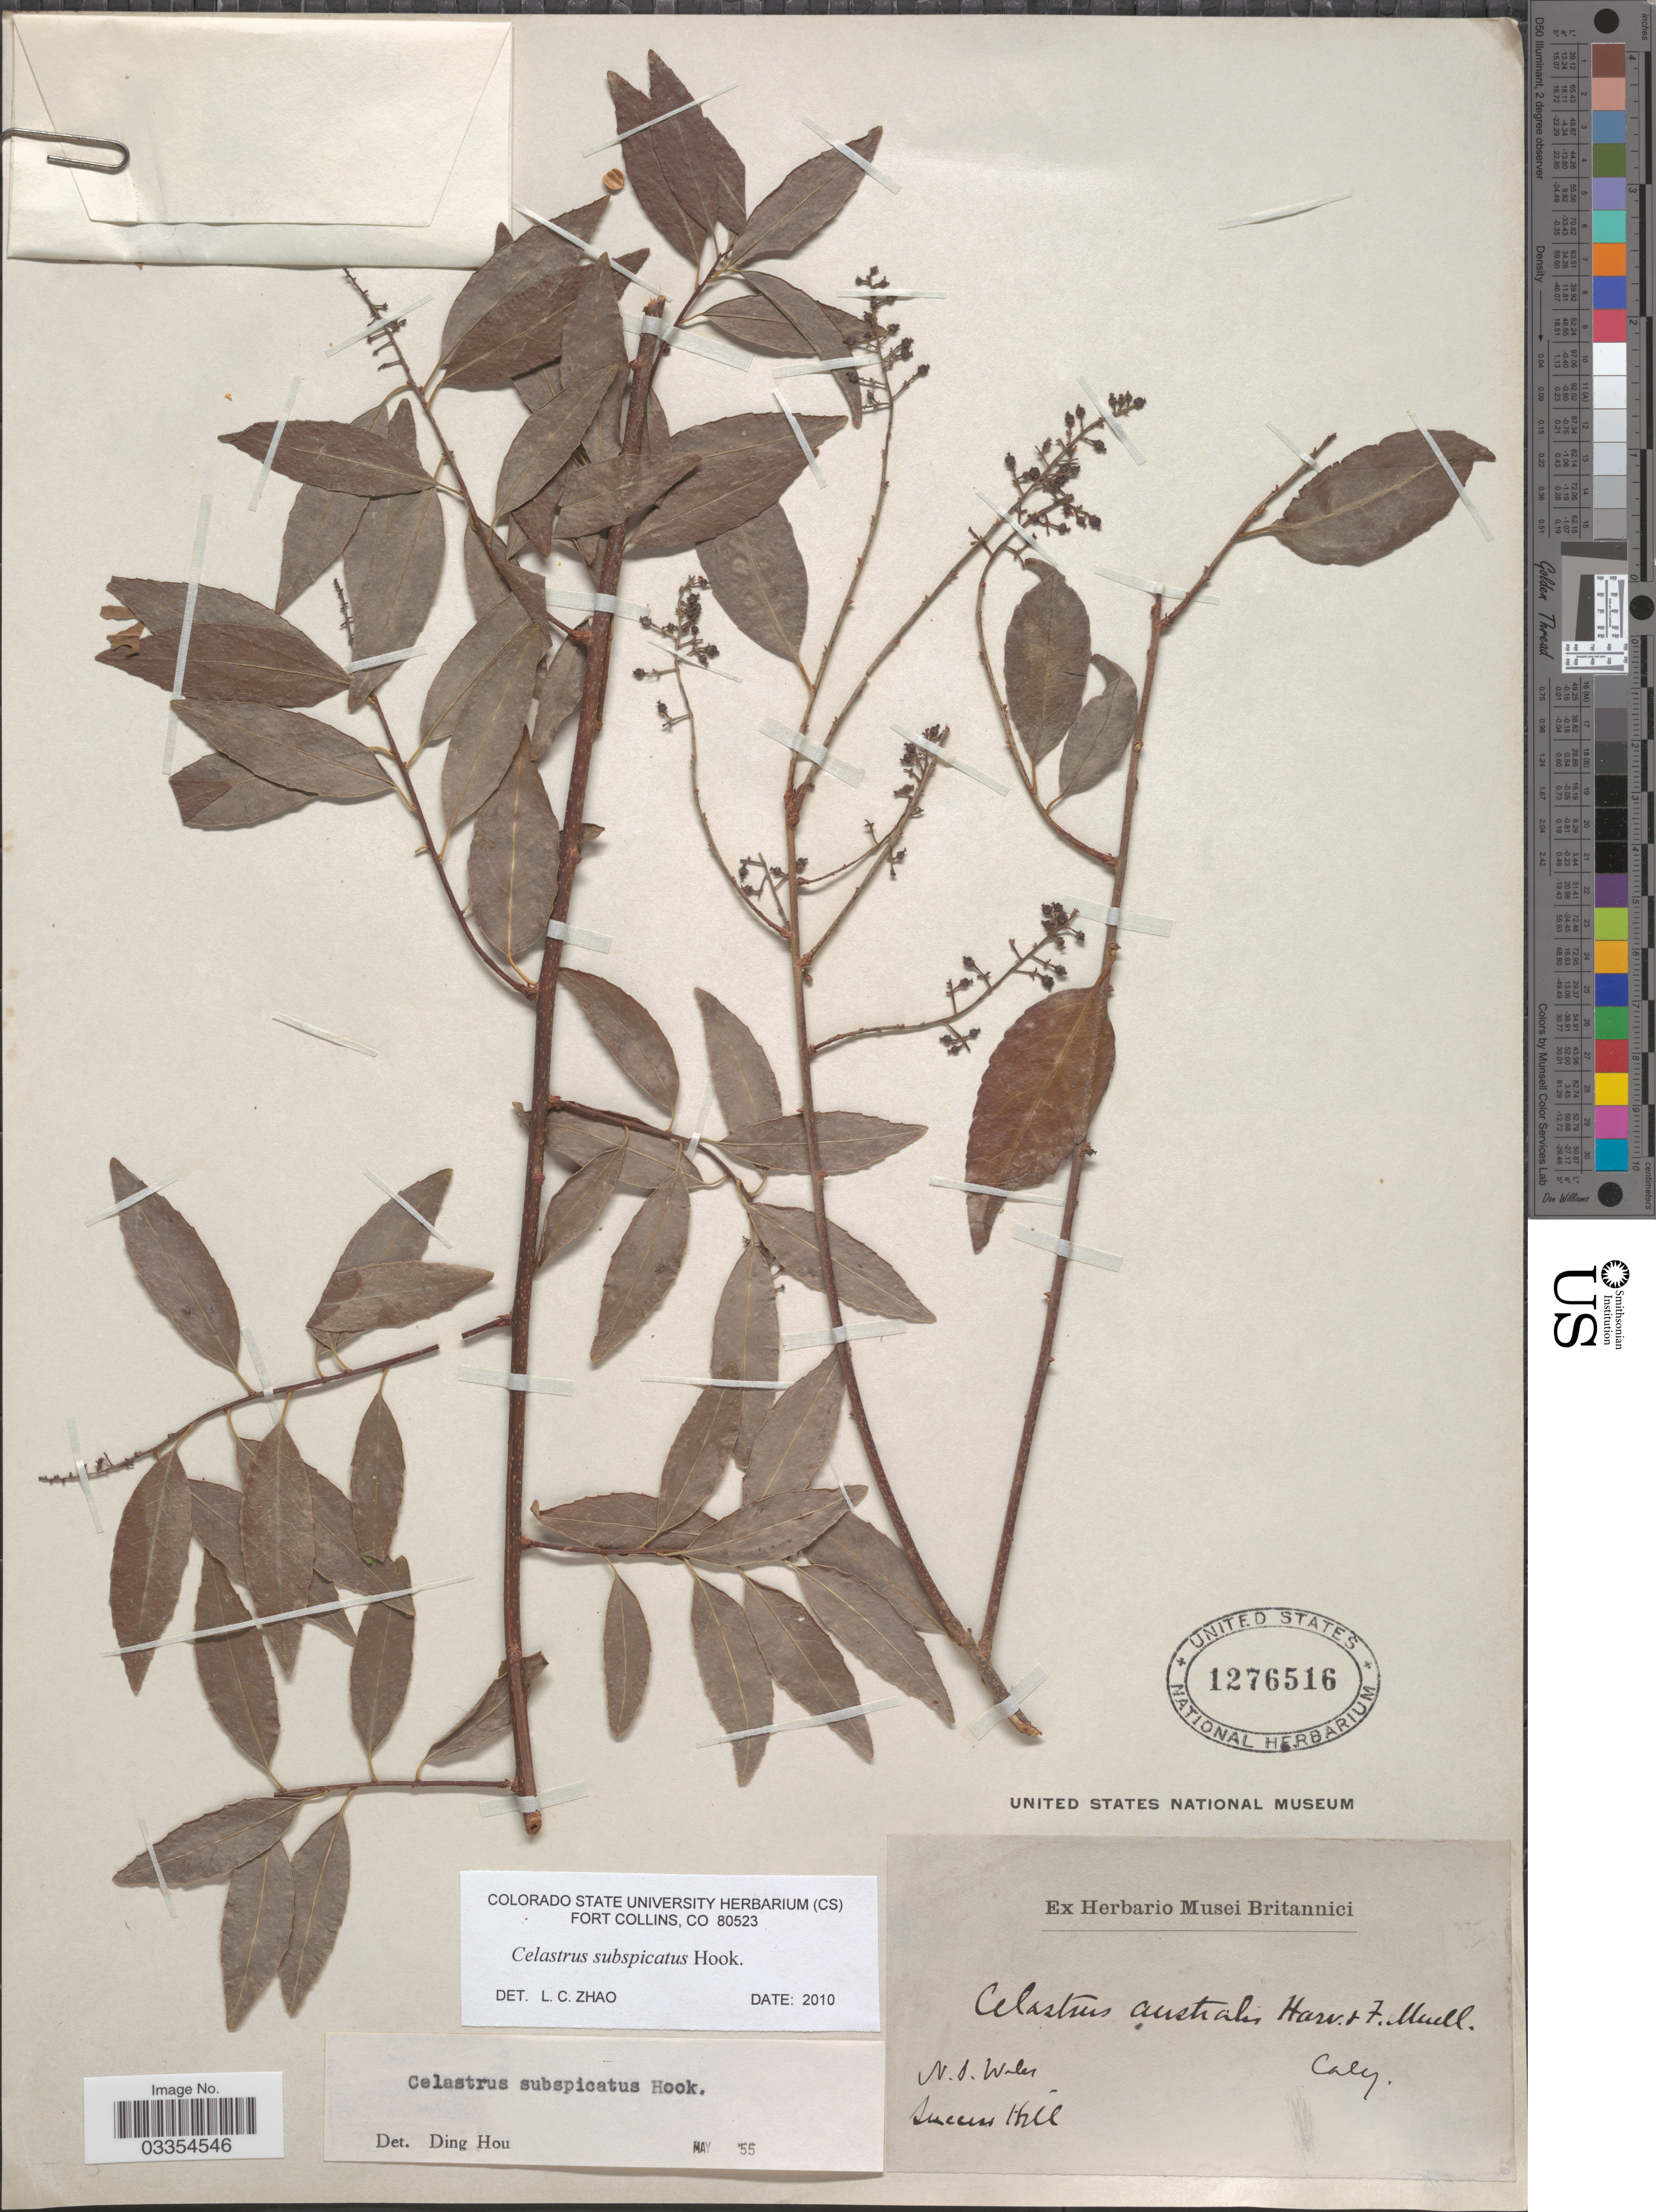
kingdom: Plantae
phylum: Tracheophyta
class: Magnoliopsida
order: Celastrales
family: Celastraceae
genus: Celastrus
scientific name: Celastrus subspicatus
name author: Hook.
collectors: -. Caley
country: Australia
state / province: New South Wales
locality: N.S. Wales, Success Hill.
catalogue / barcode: US 1276516